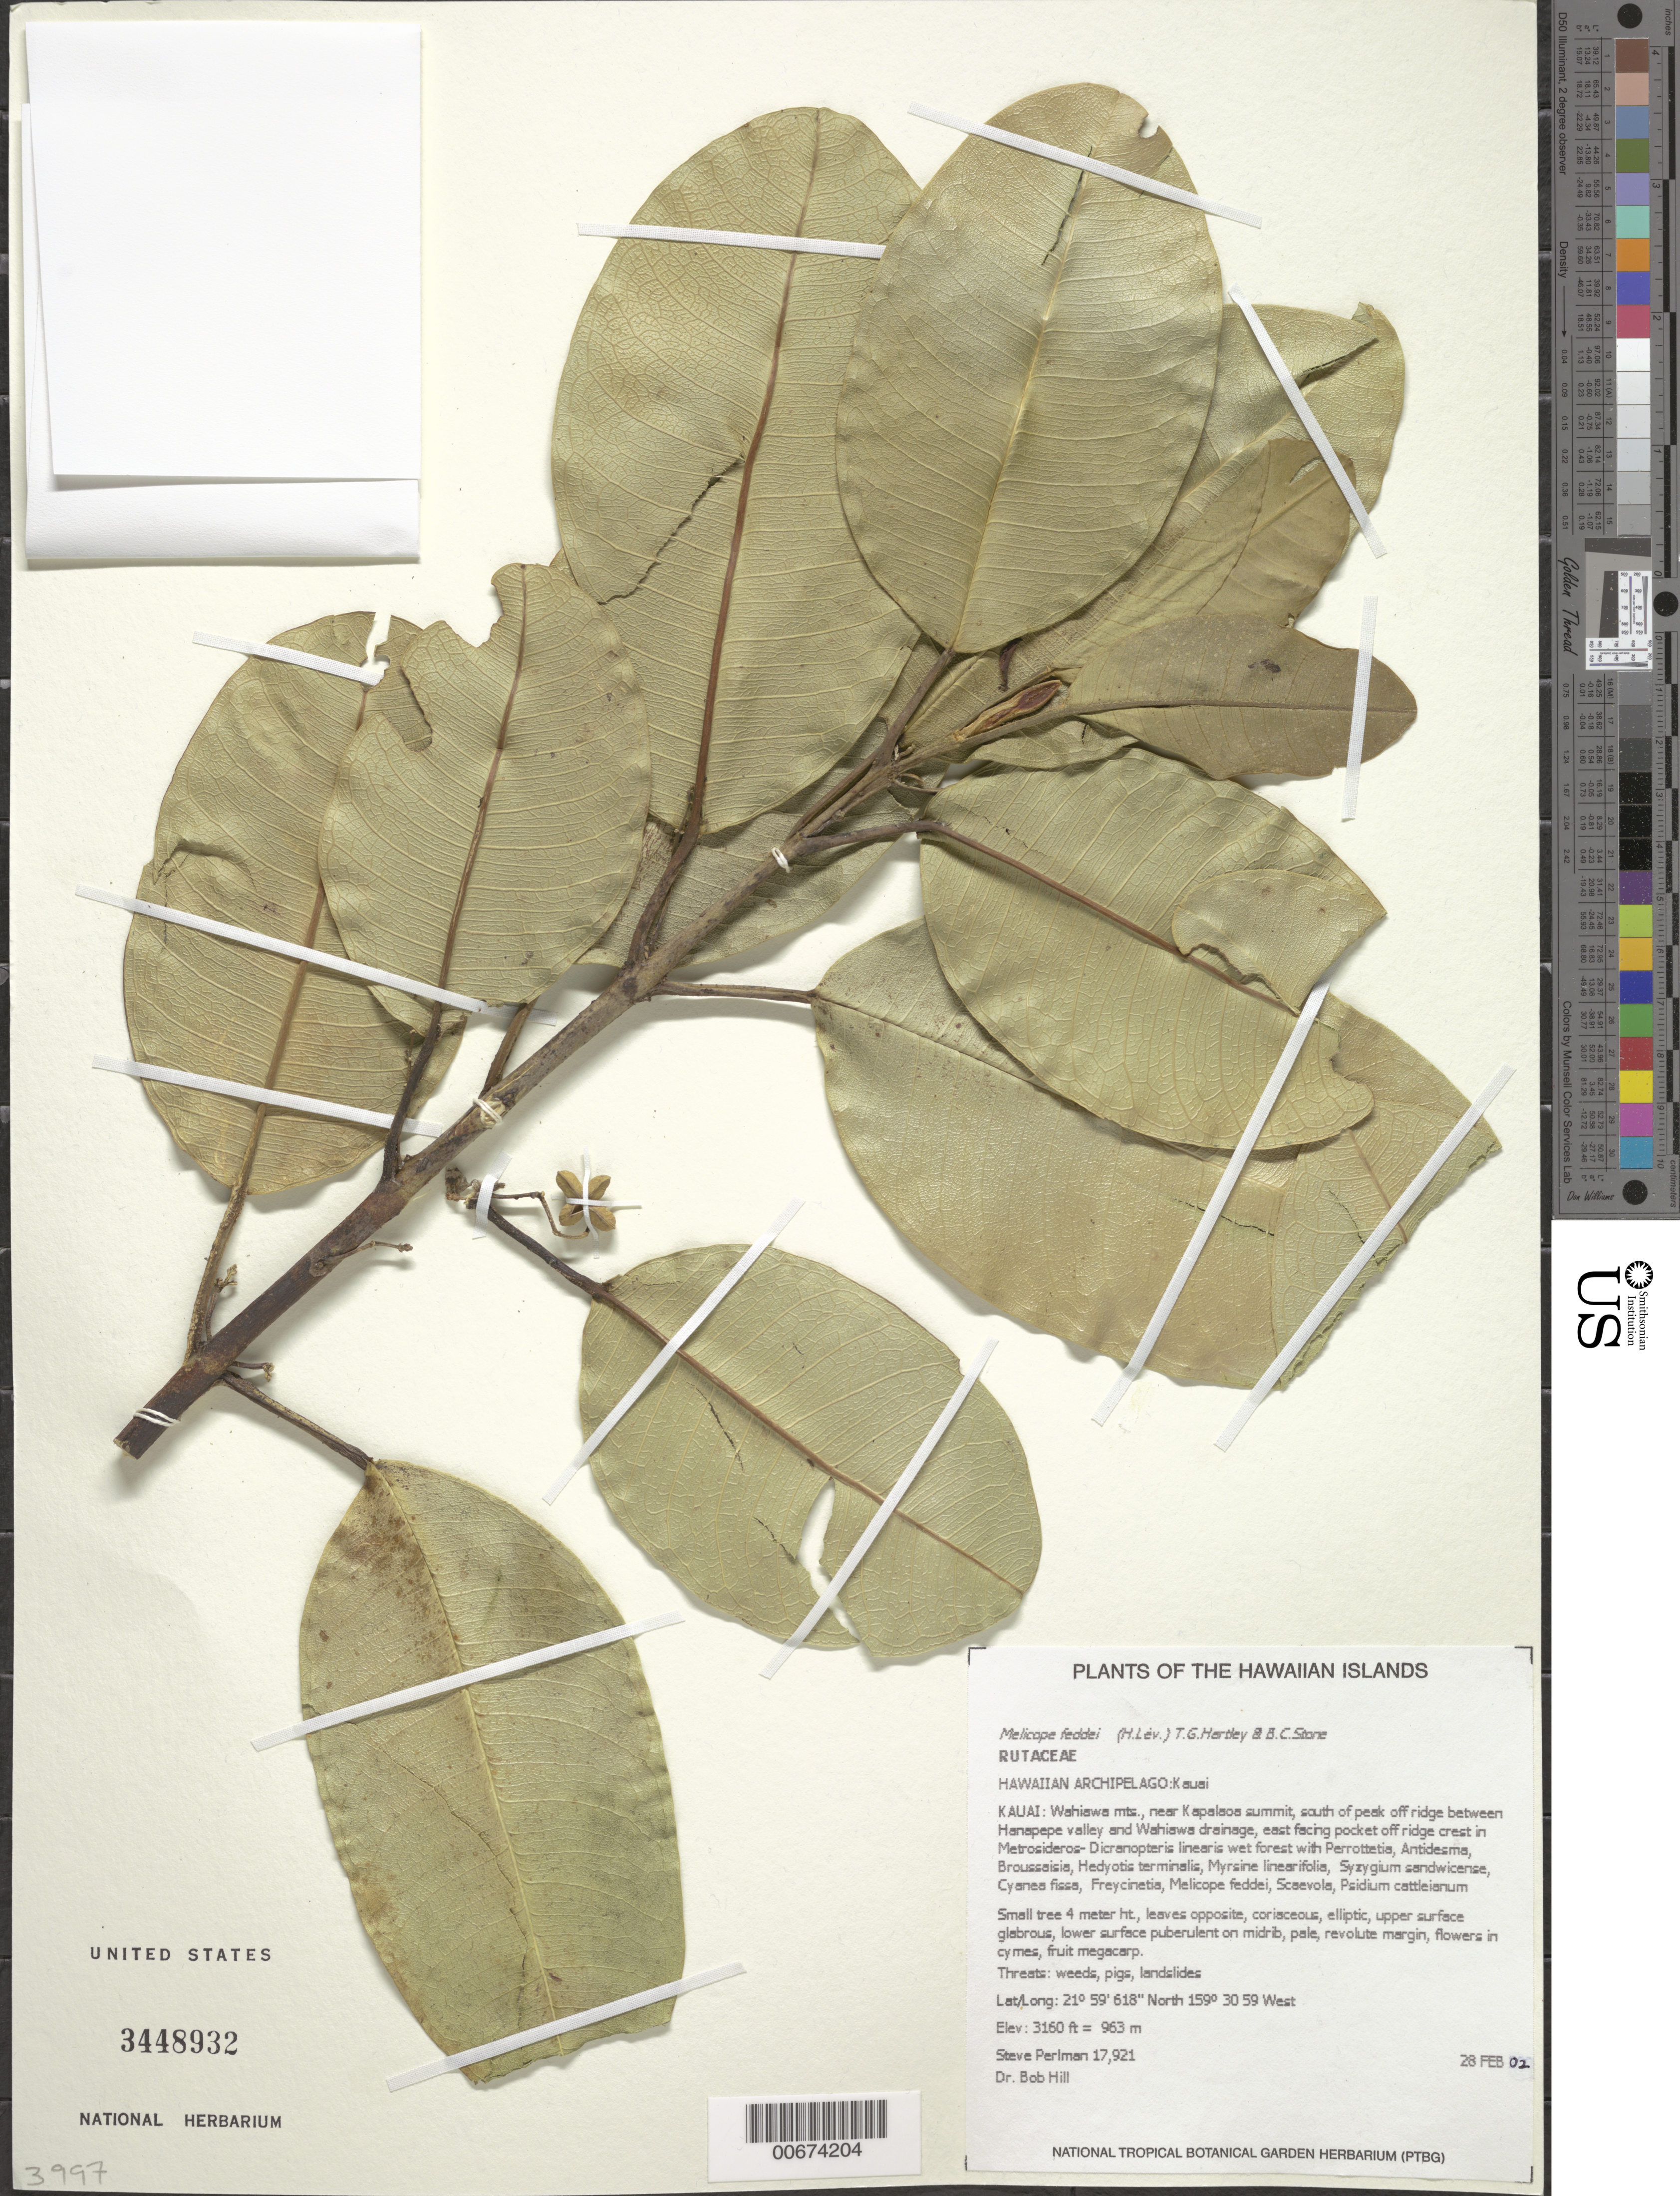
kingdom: Plantae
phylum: Tracheophyta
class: Magnoliopsida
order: Sapindales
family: Rutaceae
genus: Melicope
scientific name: Melicope feddei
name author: (H. Lév.) T.G. Hartley & B.C. Stone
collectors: S. P. Perlman & B. Hill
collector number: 17921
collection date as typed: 28 Feb 2002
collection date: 2002-02-28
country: United States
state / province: Hawaii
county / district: Kaui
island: Kaua'i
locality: Wahiawa mts., near Kapalaoa summit, south of peak off ridge between Hanapepe valley and Wahiawa drainage, east facing pocket off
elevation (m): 963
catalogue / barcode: US 3448932